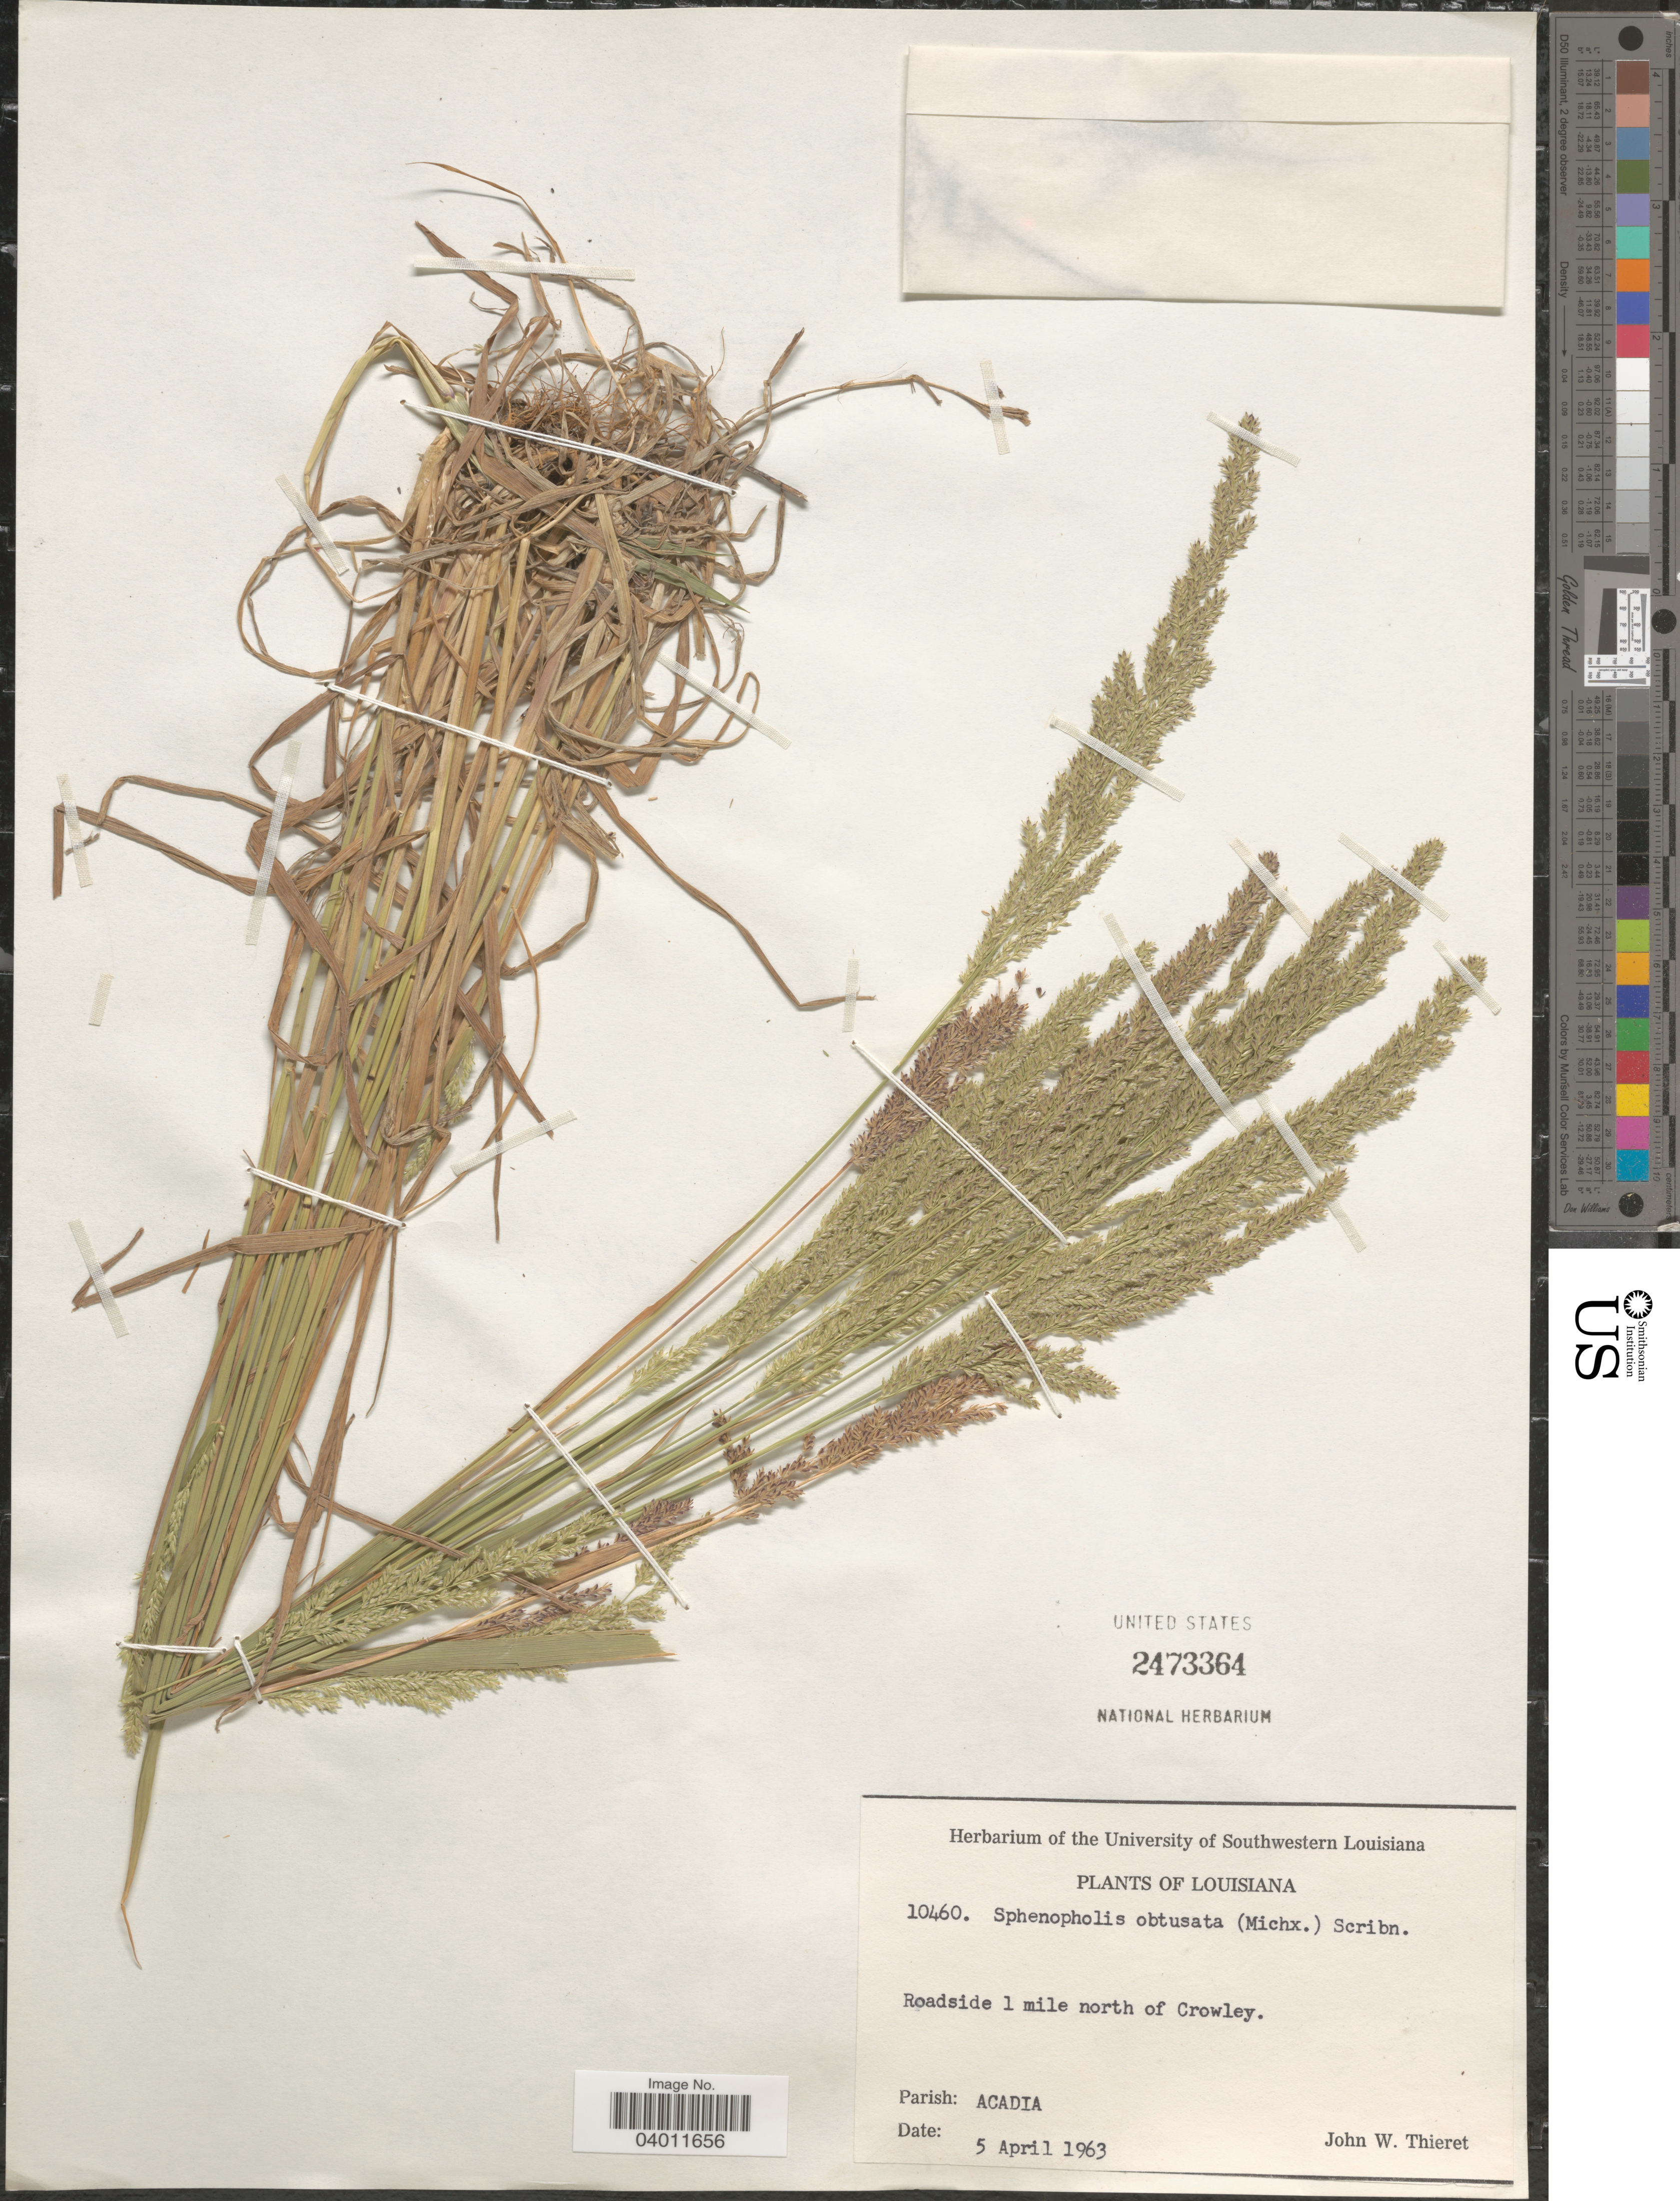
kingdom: Plantae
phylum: Tracheophyta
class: Liliopsida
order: Poales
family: Poaceae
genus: Sphenopholis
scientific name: Sphenopholis obtusata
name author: (Michx.) Scribn.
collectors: J. W. Thieret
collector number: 10460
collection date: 1963-04-05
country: United States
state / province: Louisiana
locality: Roadside 1 mile north of Crowley. Parish: Acadia.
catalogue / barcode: US 2473364